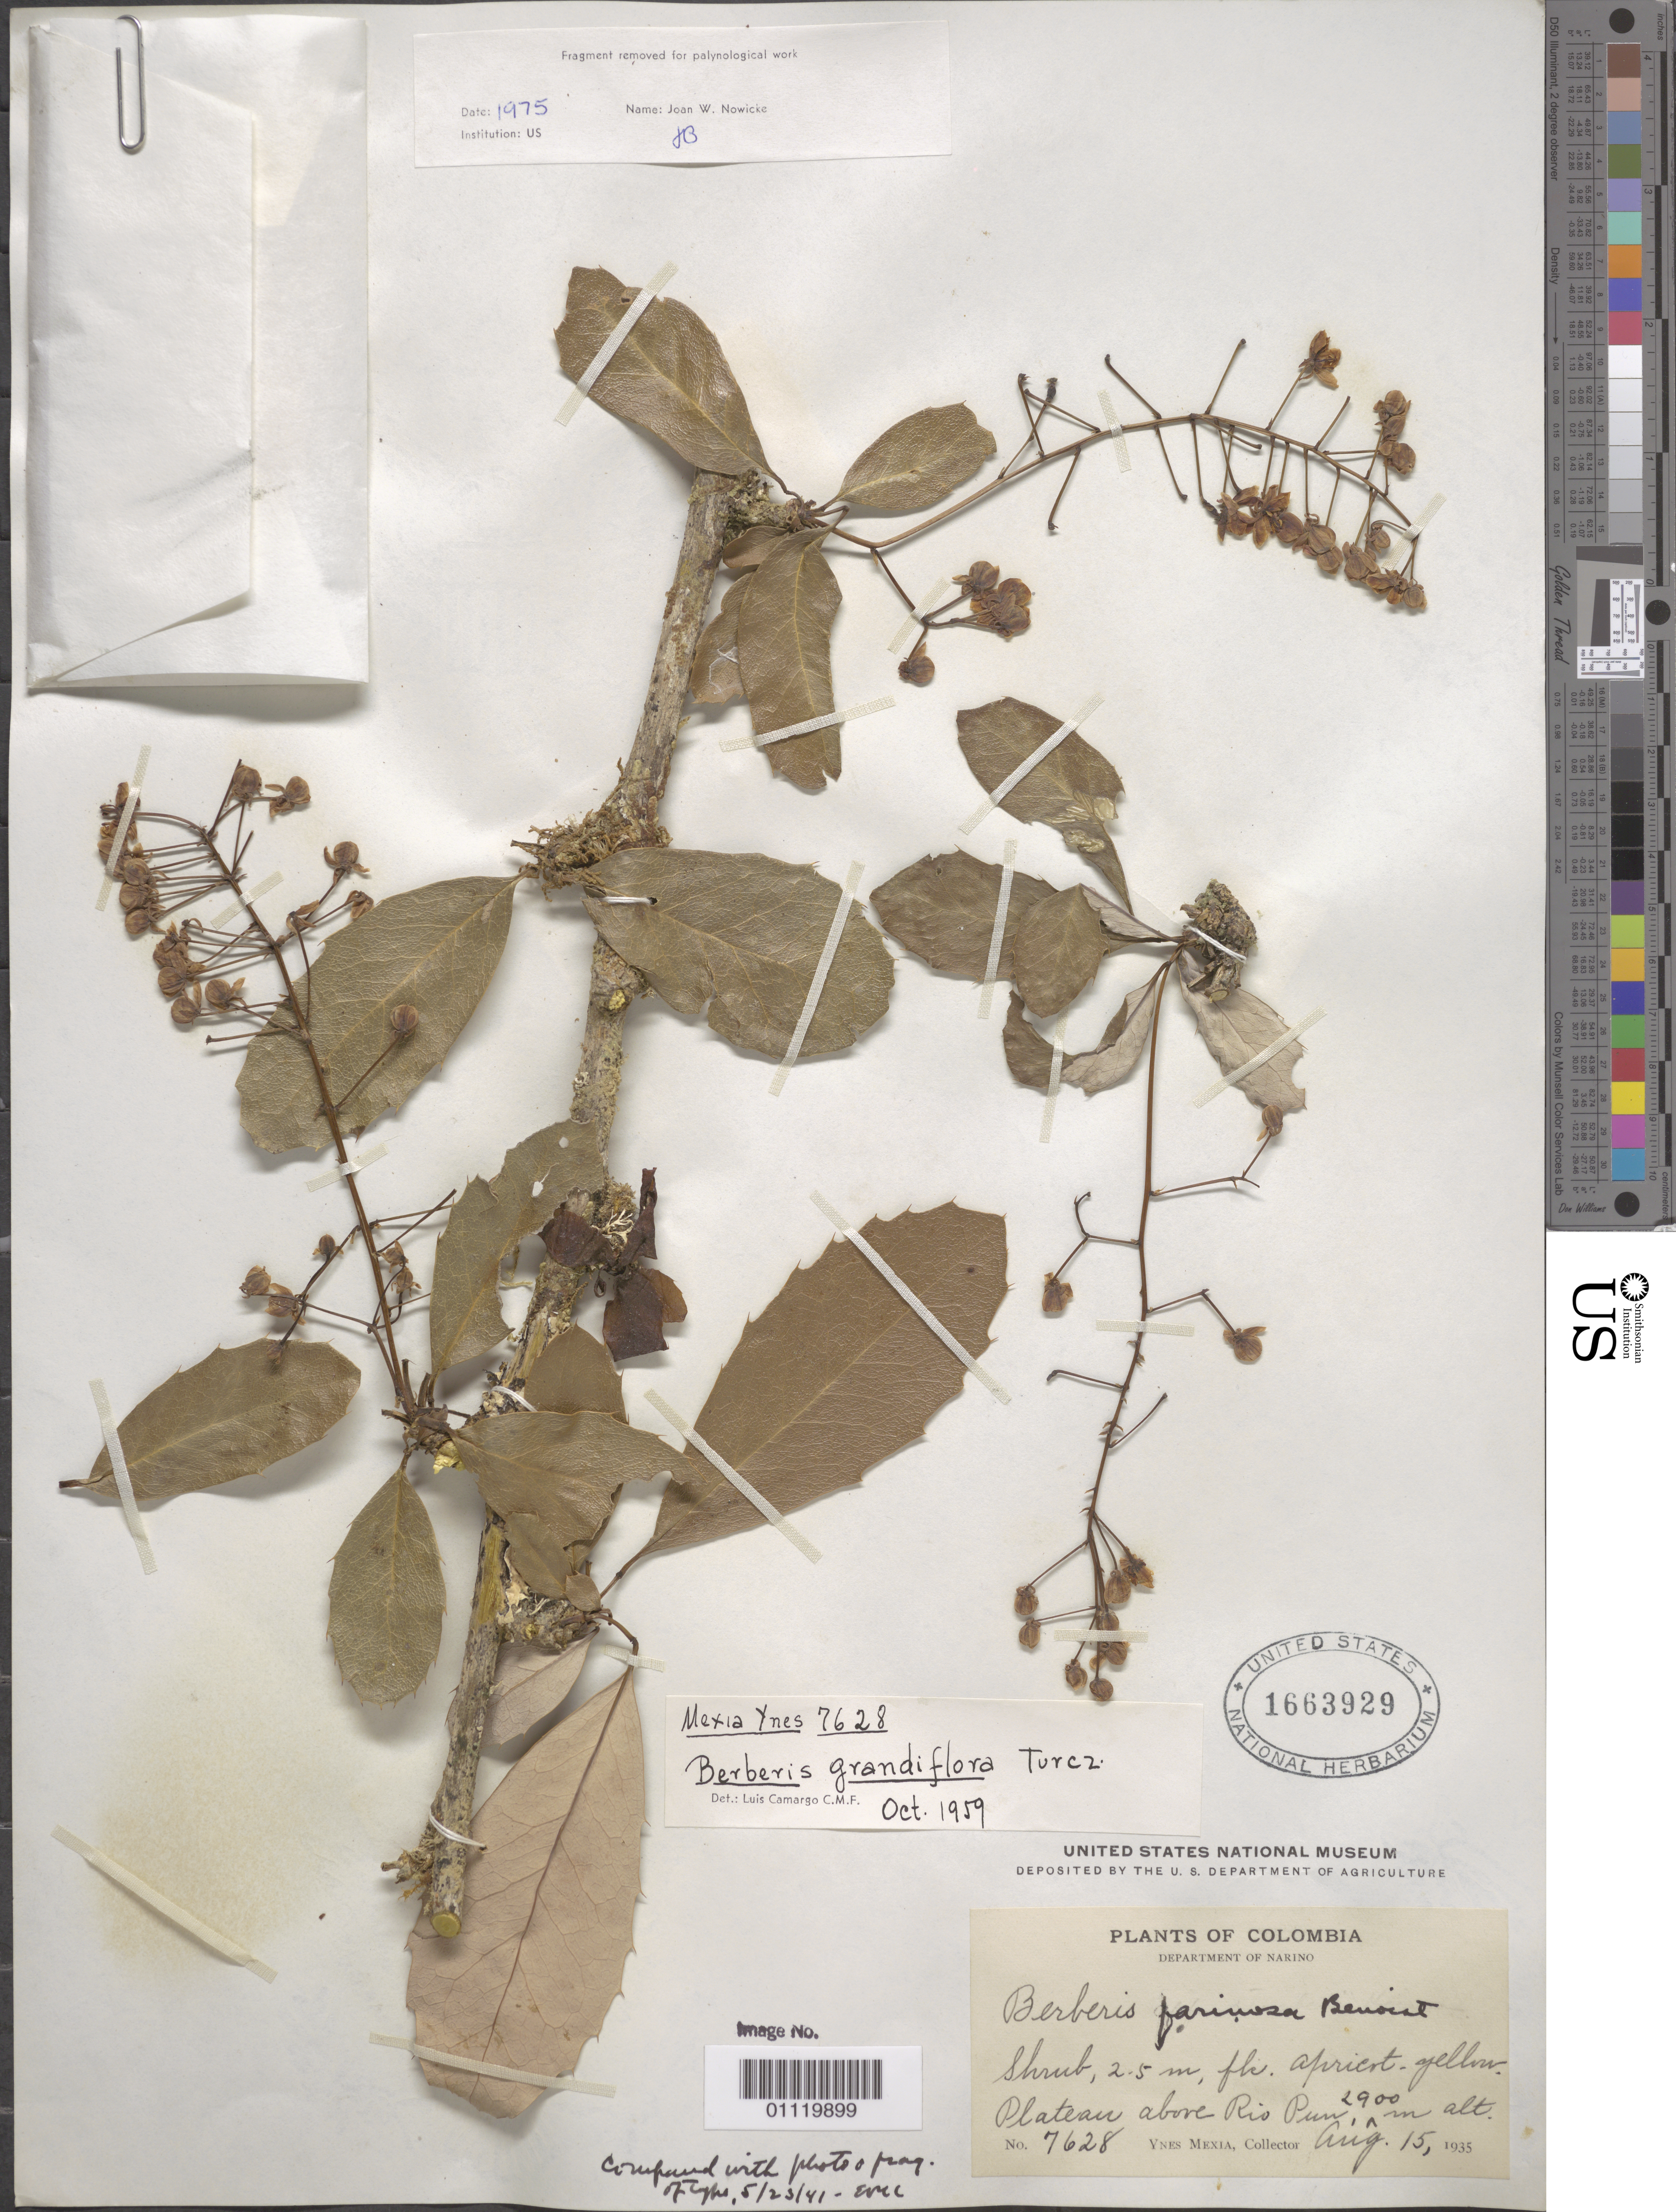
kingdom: Plantae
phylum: Tracheophyta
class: Magnoliopsida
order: Ranunculales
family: Berberidaceae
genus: Berberis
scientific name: Berberis grandiflora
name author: Turcz.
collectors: Y. Mexia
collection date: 1935-08-15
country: Colombia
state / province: Nariño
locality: Plateau above the stream of Rio Pun.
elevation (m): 2900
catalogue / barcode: US 1663929